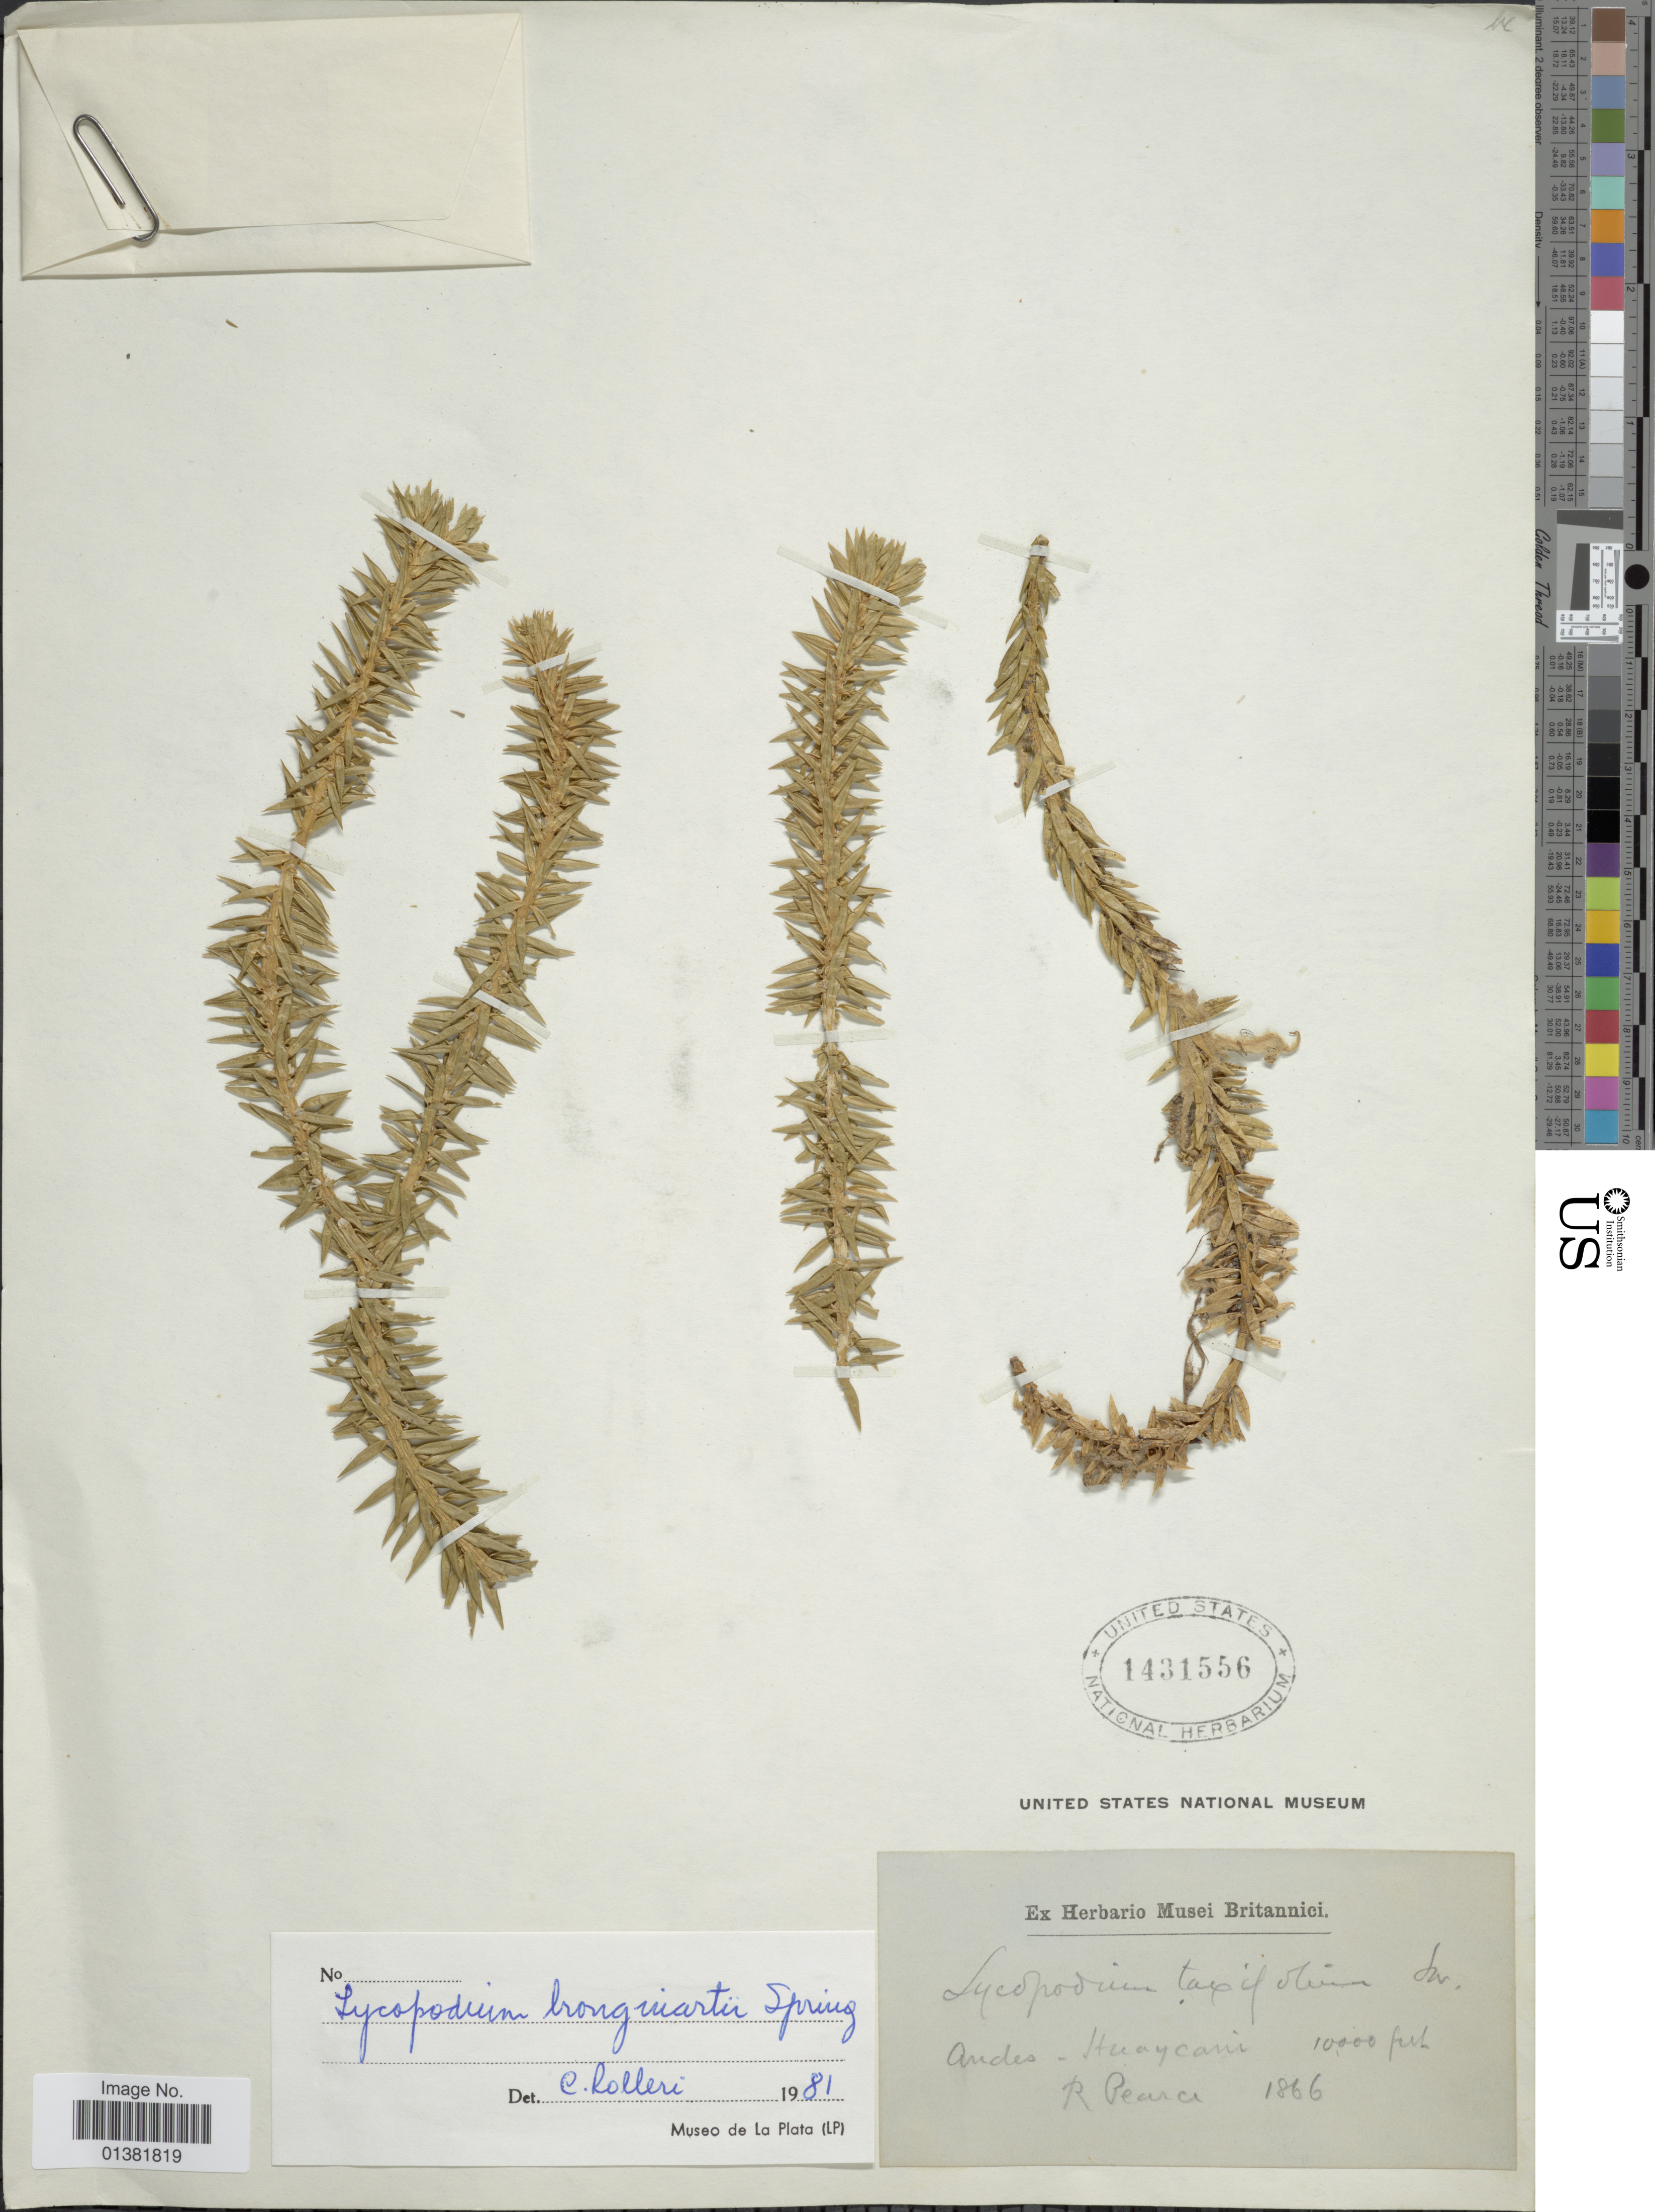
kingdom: Plantae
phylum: Tracheophyta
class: Lycopodiopsida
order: Lycopodiales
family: Lycopodiaceae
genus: Phlegmariurus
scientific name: Phlegmariurus brongniartii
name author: (Spring) B. Øllg.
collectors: R. Pearce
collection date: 1866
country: Peru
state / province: Lima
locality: Andes-Huaycani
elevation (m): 3048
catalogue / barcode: US 1431556